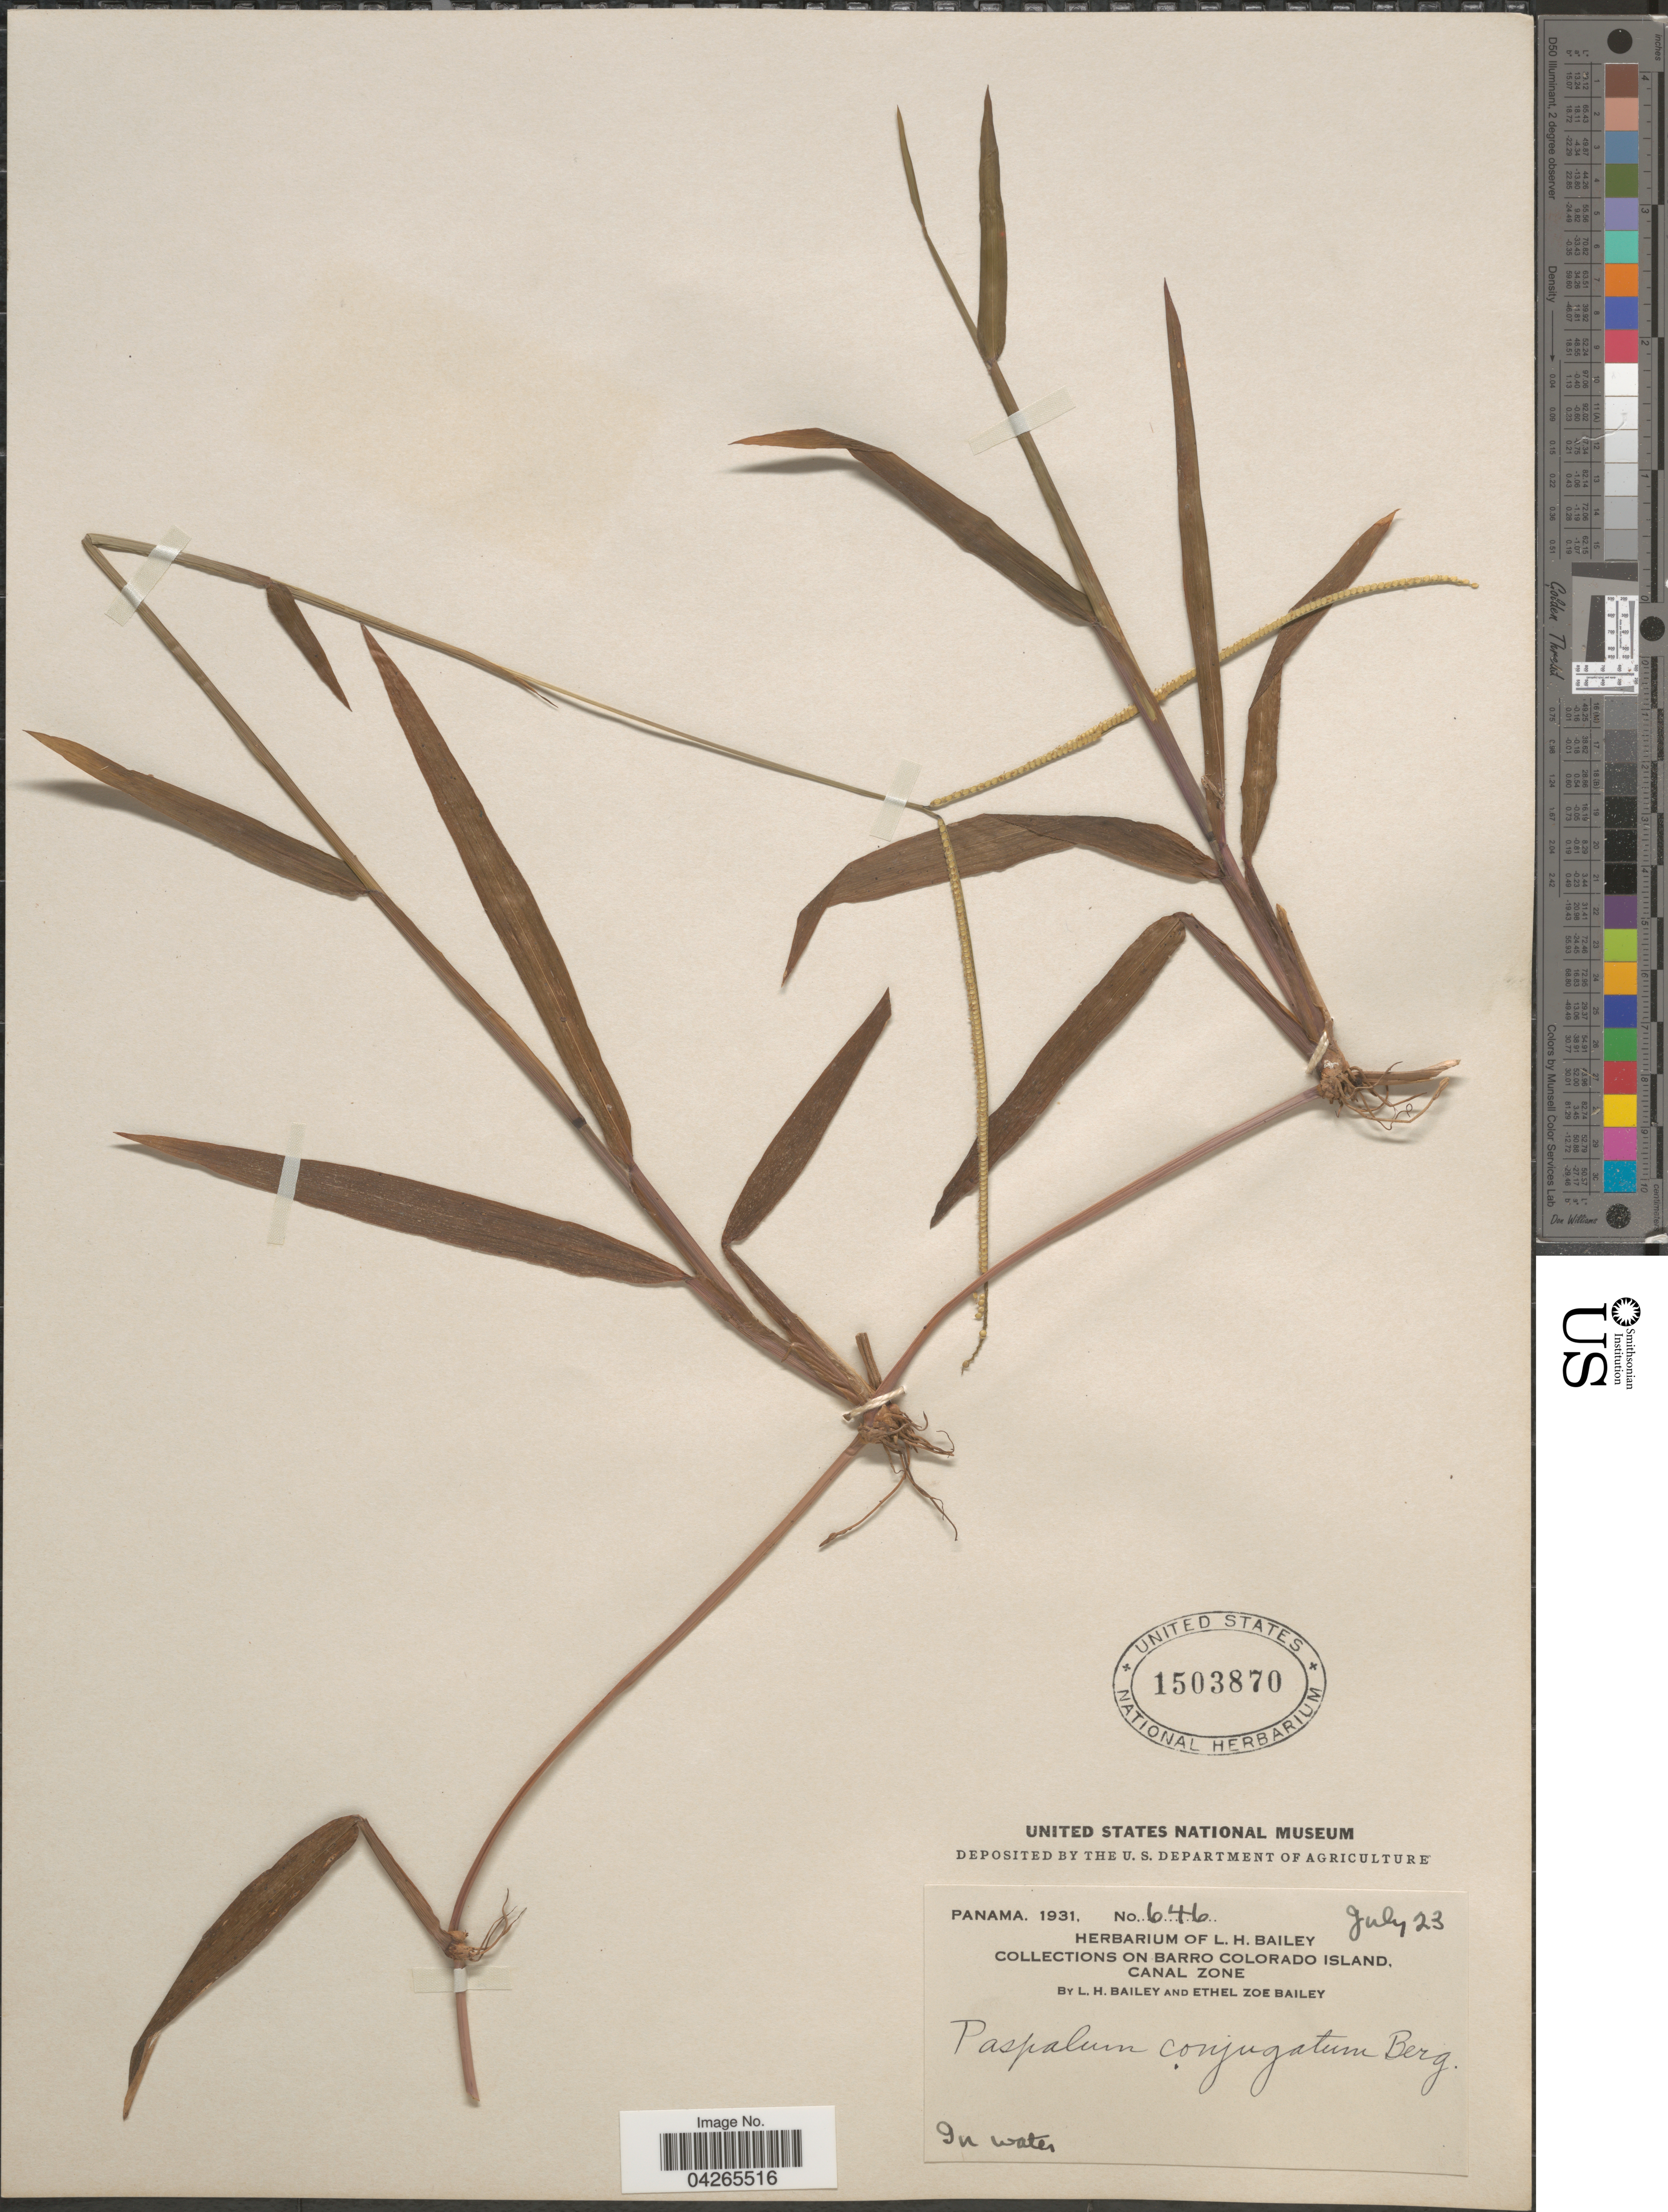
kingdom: Plantae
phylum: Tracheophyta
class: Liliopsida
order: Poales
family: Poaceae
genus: Paspalum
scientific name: Paspalum conjugatum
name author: P.J. Bergius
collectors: L. H. Bailey & E. Z. Bailey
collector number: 646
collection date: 1931-07-23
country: Panama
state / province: Panamá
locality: Barro Colorado Island. Canal Zone.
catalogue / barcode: US 1503870